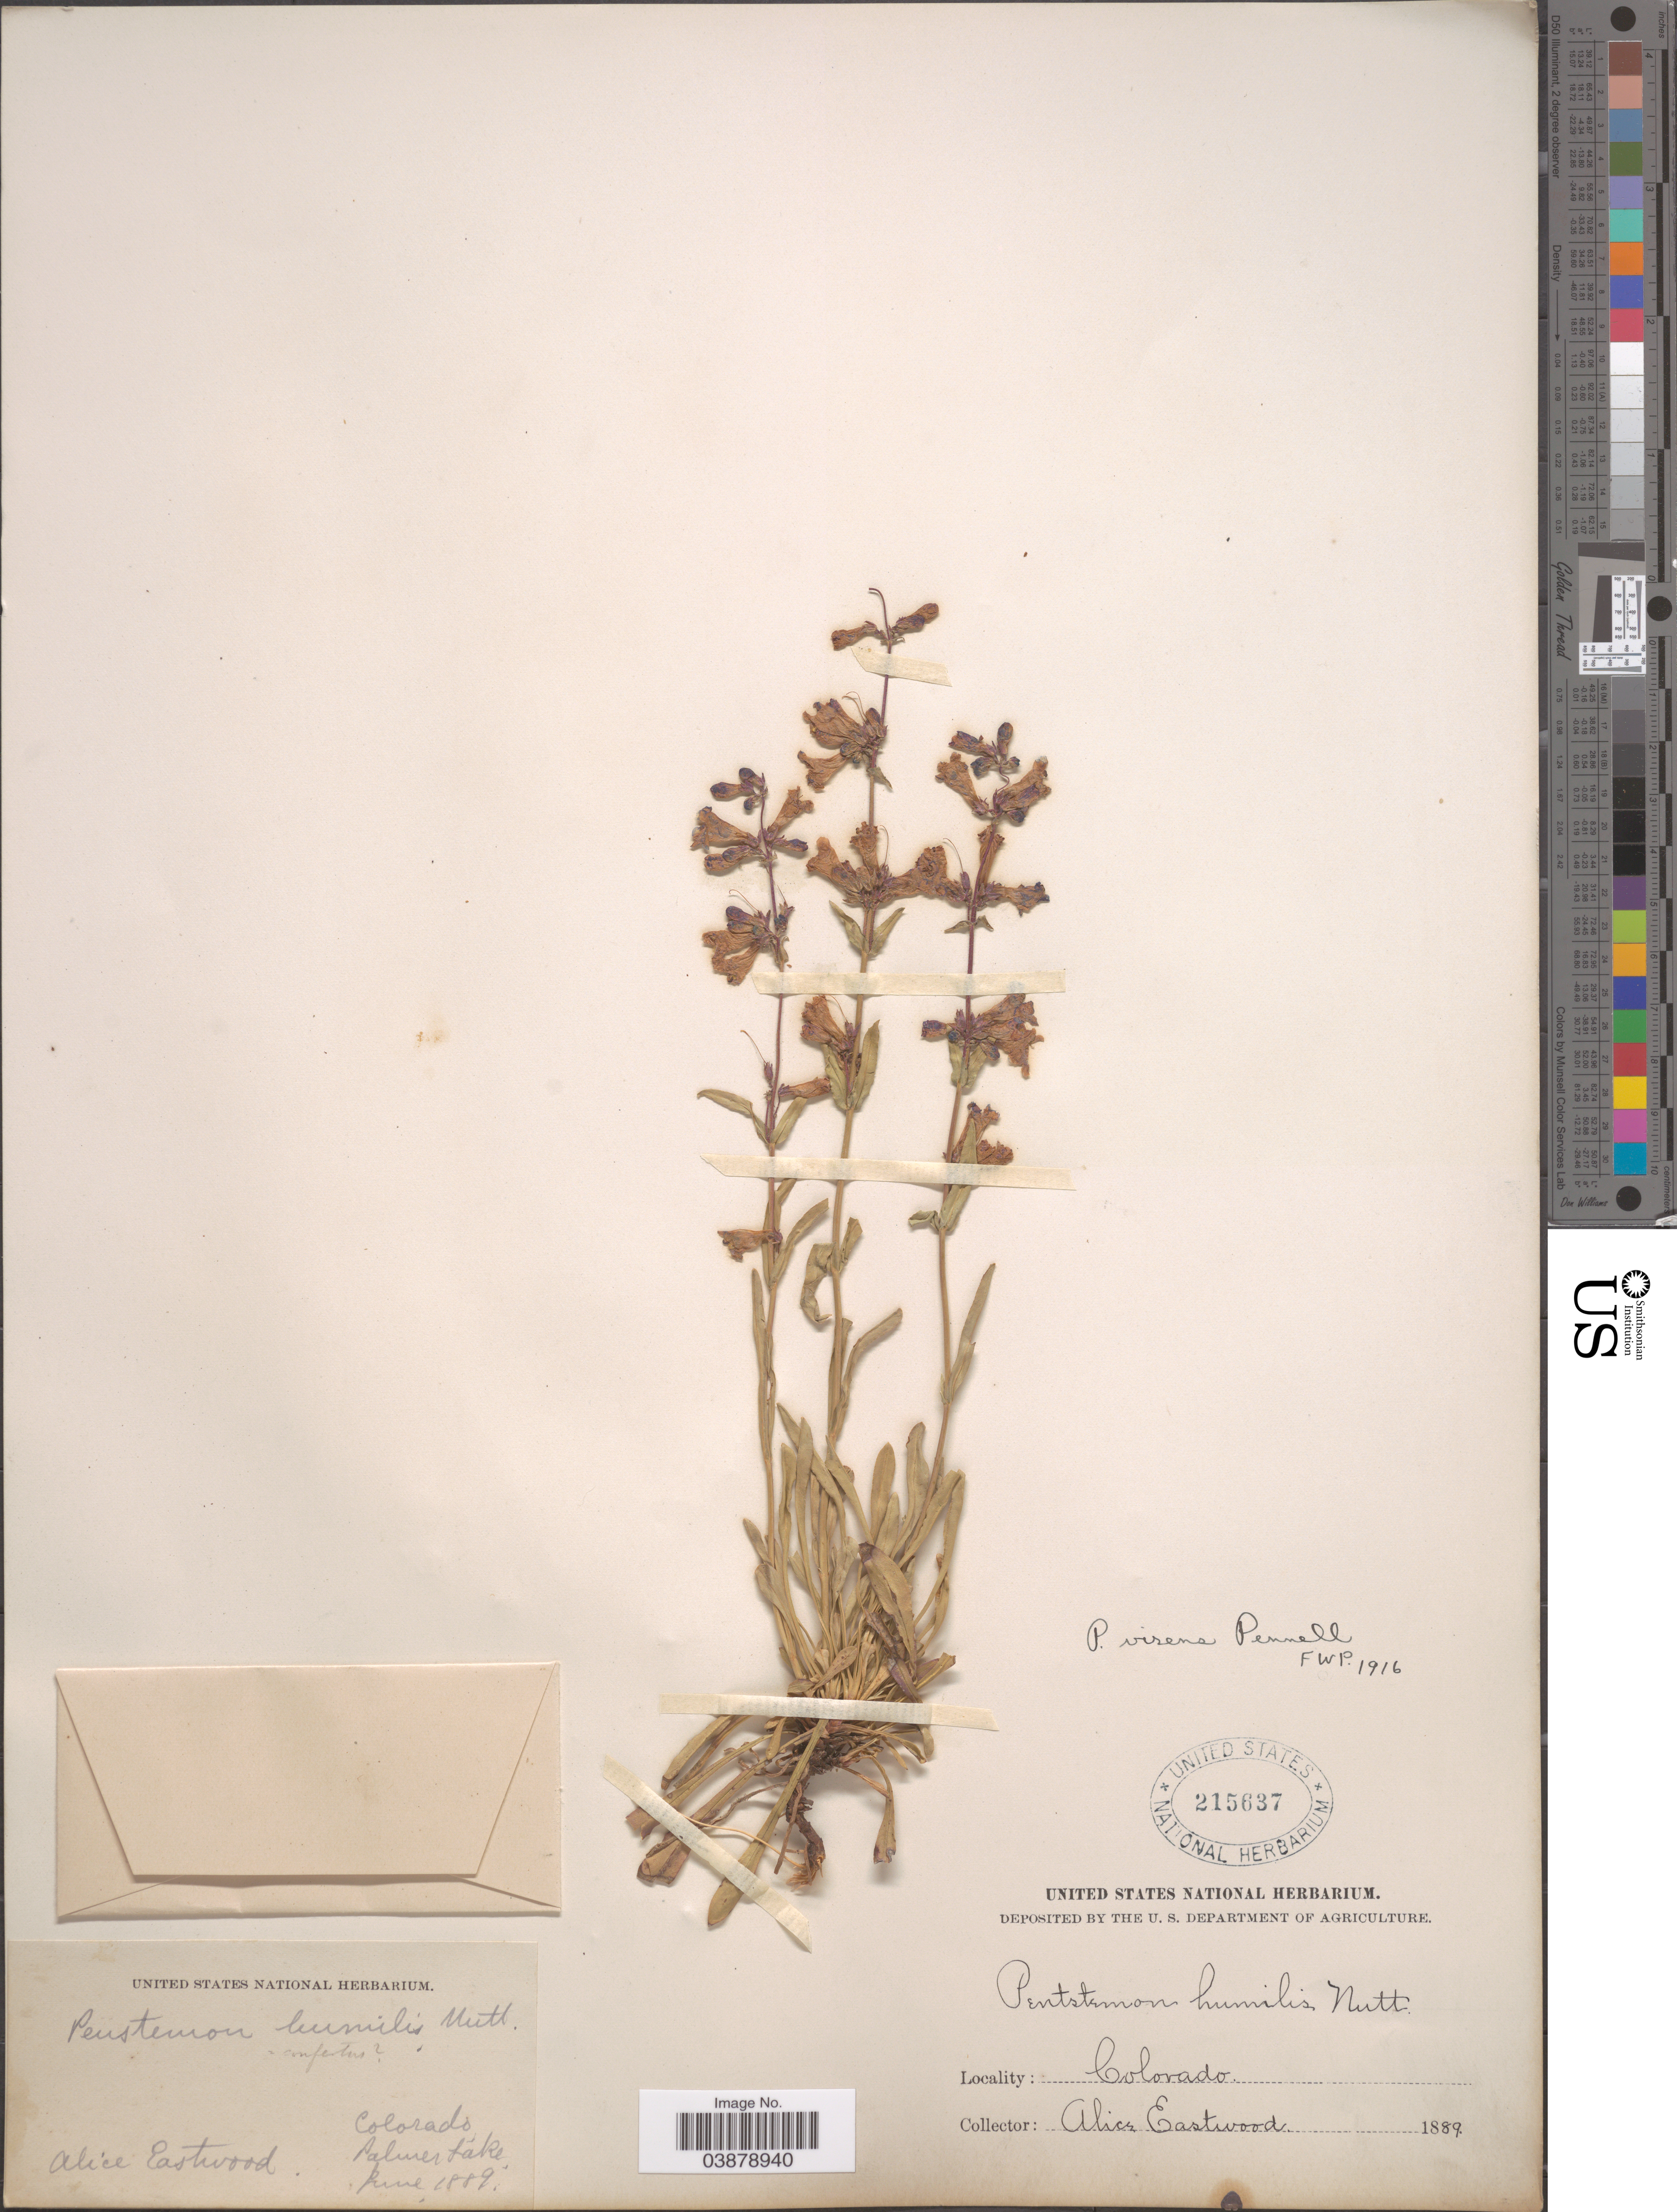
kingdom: Plantae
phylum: Tracheophyta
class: Magnoliopsida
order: Lamiales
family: Plantaginaceae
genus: Penstemon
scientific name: Penstemon virens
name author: Pennell ex Rydb.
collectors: A. Eastwood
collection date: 1889-06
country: United States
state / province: Colorado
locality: Palmer Lake.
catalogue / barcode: US 215637